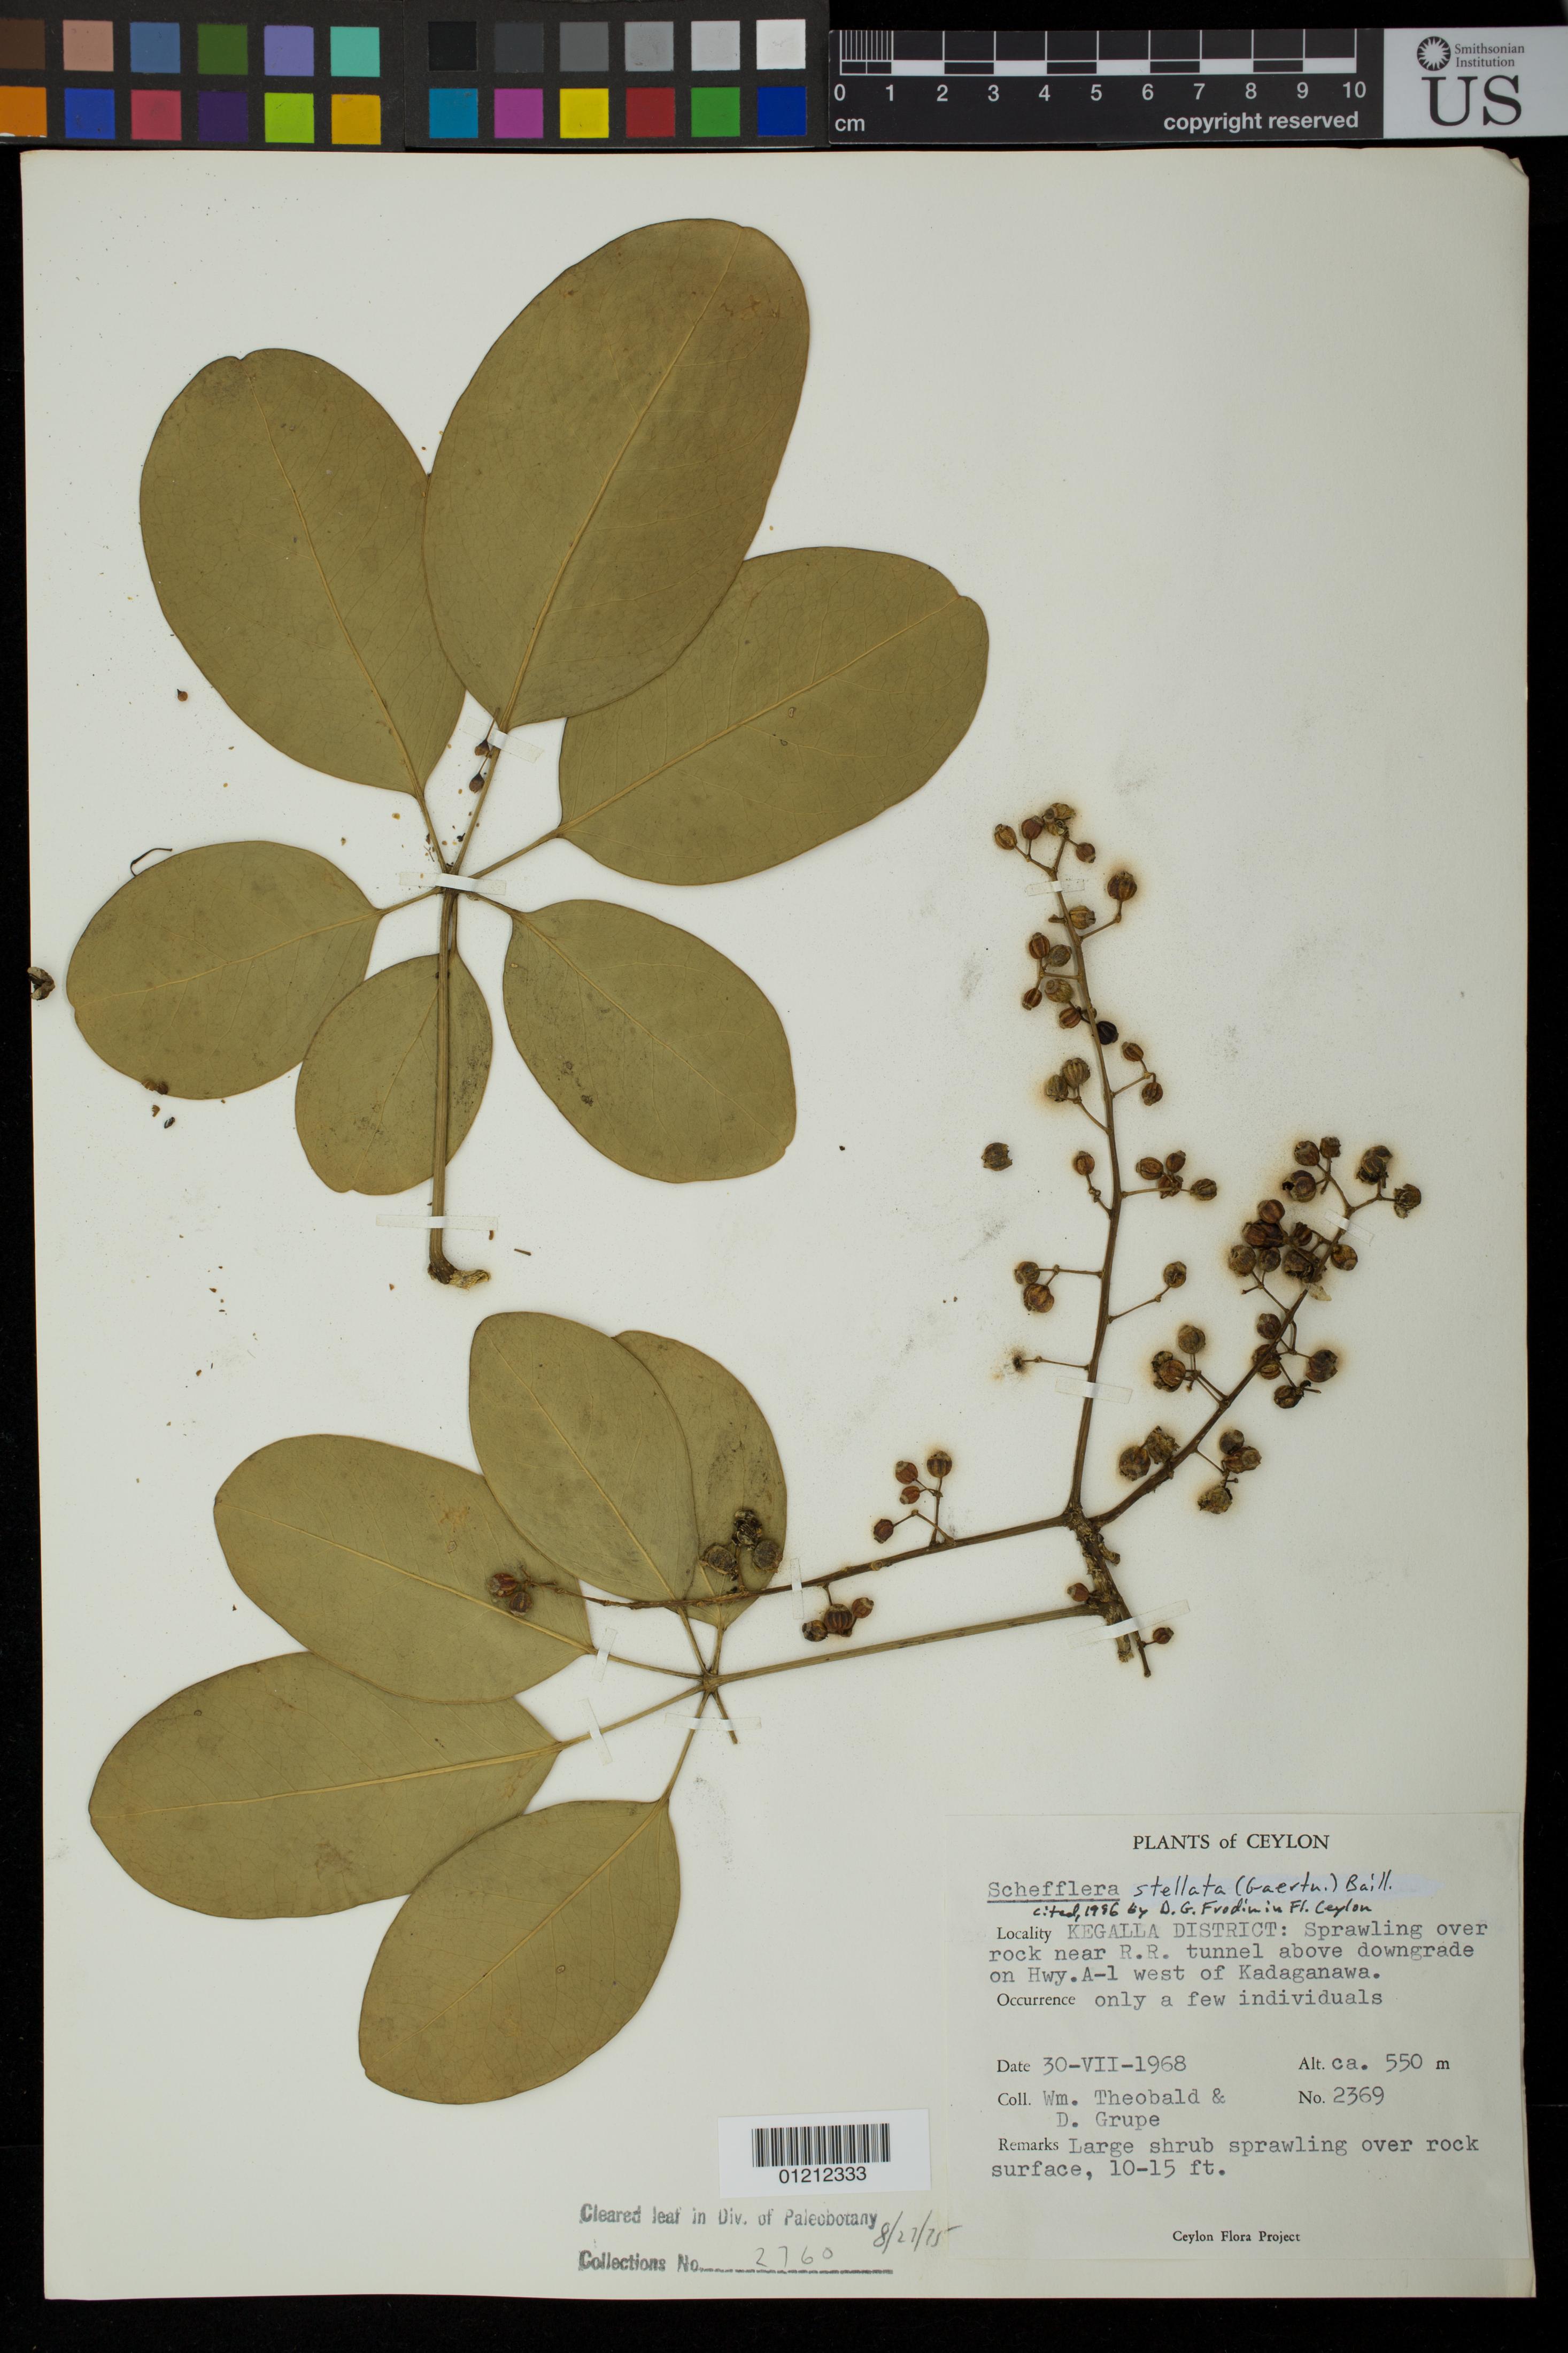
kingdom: Plantae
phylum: Tracheophyta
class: Magnoliopsida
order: Apiales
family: Araliaceae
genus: Schefflera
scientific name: Schefflera stellata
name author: (Gaertn.) Baill.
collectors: W. Theobald & D. Grupe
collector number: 2369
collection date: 1968-07-30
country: Sri Lanka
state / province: Sabaragamuwa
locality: Ceylon. Kegalla District: Sprawling over rock near R.R. tunnel above downgrade on Hwy.A-1 west of Kadaganawa.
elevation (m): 550